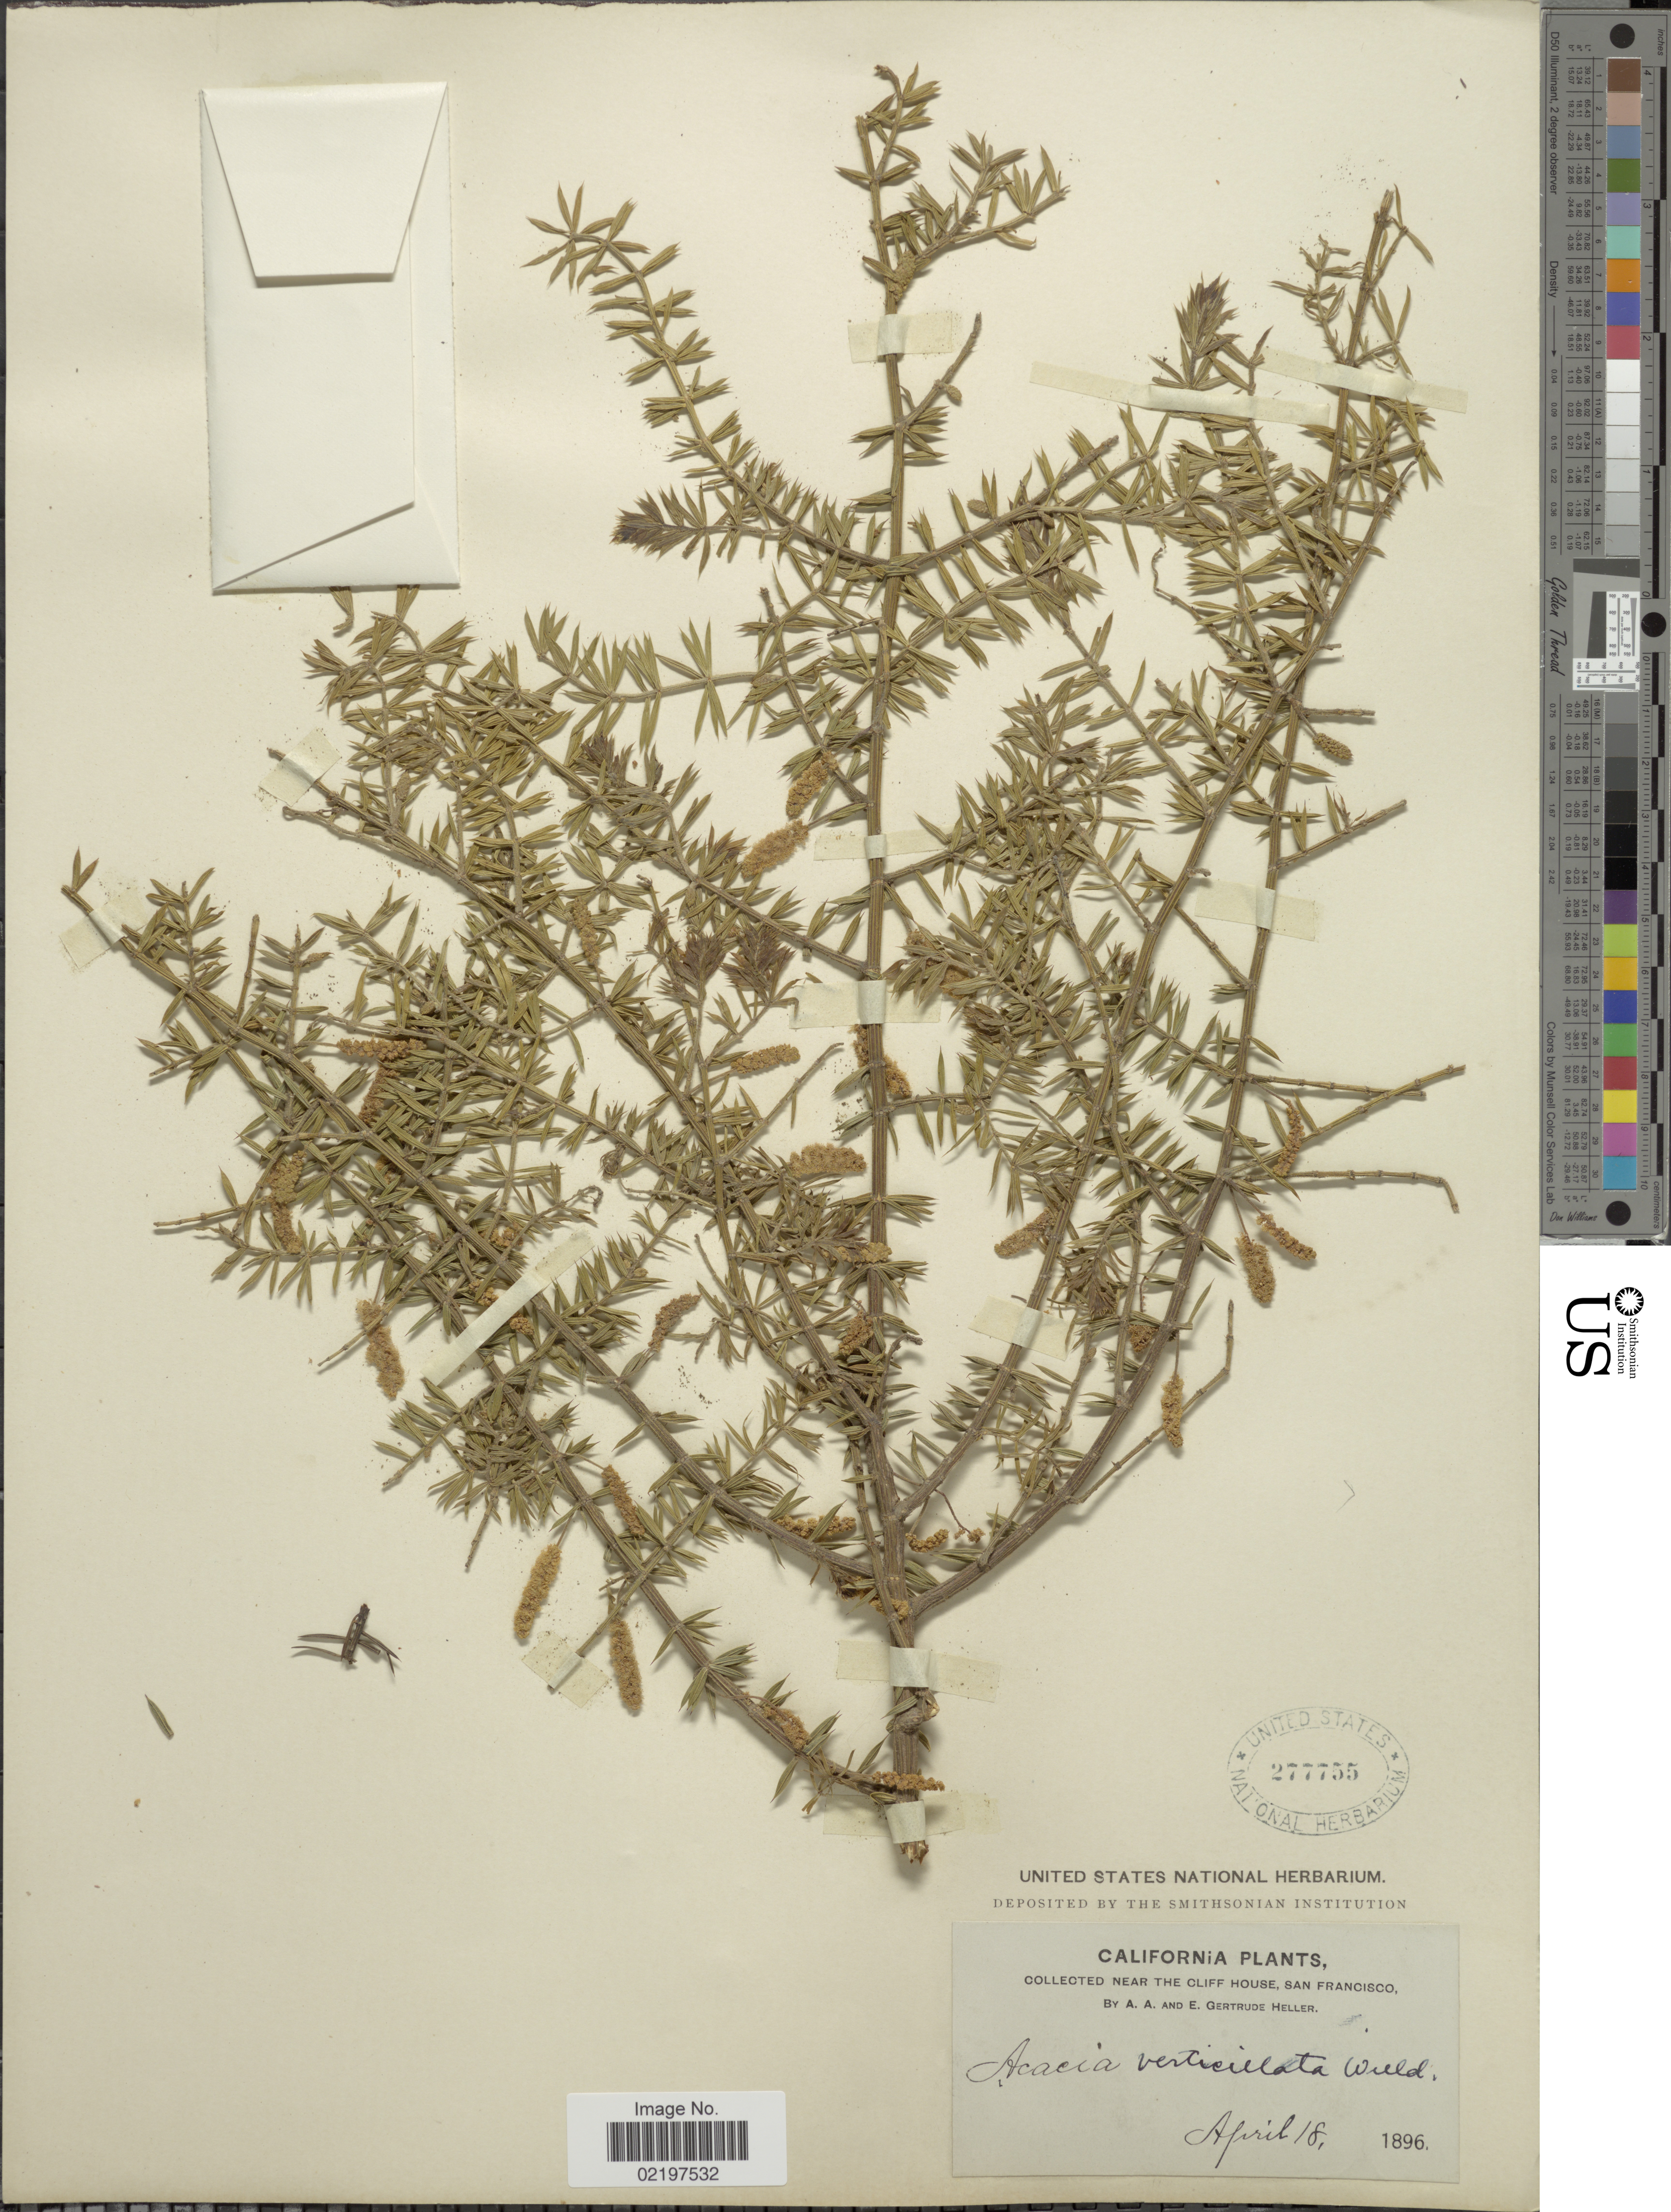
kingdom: Plantae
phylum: Tracheophyta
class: Magnoliopsida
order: Fabales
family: Fabaceae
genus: Acacia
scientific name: Acacia verticillata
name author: (L'Hér.) Willd.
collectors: A. A. Heller & E. Gertrude Heller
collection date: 1896-04-18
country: United States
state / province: California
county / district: San Francisco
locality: Near the Cliff House,San Francisco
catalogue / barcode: US 277755